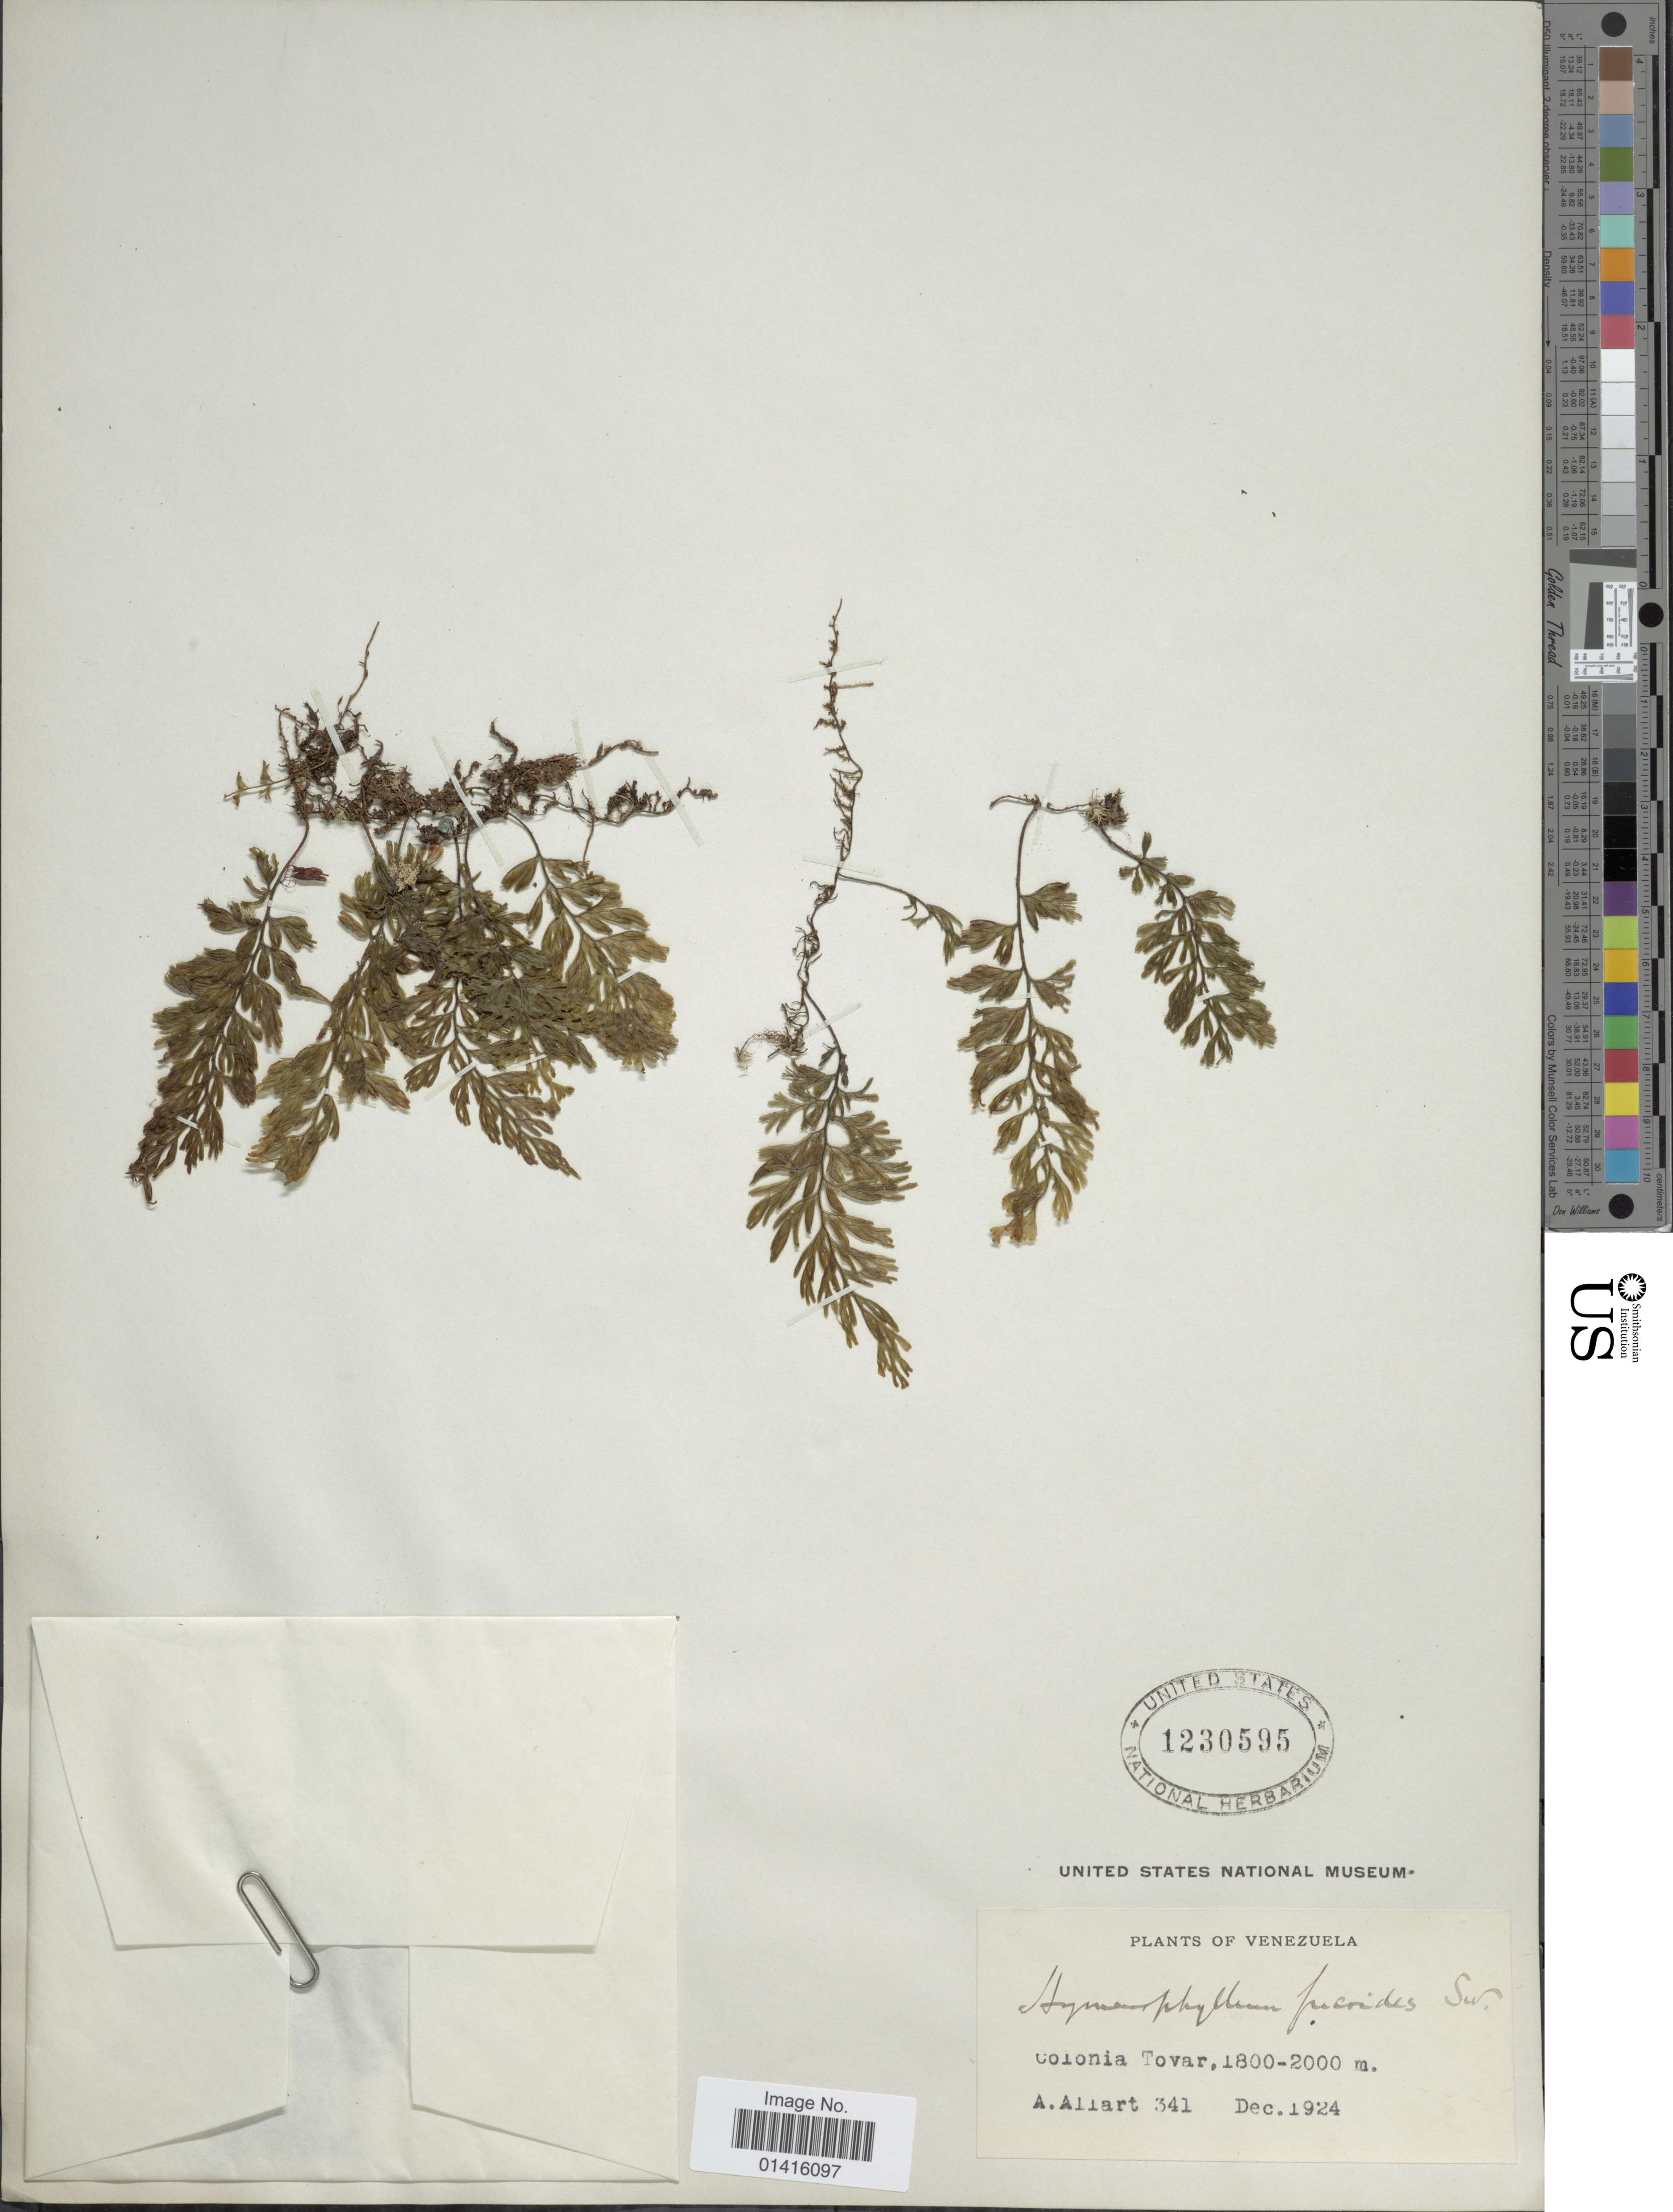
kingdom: Plantae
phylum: Tracheophyta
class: Polypodiopsida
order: Hymenophyllales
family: Hymenophyllaceae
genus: Hymenophyllum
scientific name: Hymenophyllum fucoides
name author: (Sw.) Sw.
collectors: A. Allart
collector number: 341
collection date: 1924-12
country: Venezuela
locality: Colonia Tovar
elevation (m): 1800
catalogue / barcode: US 1230595